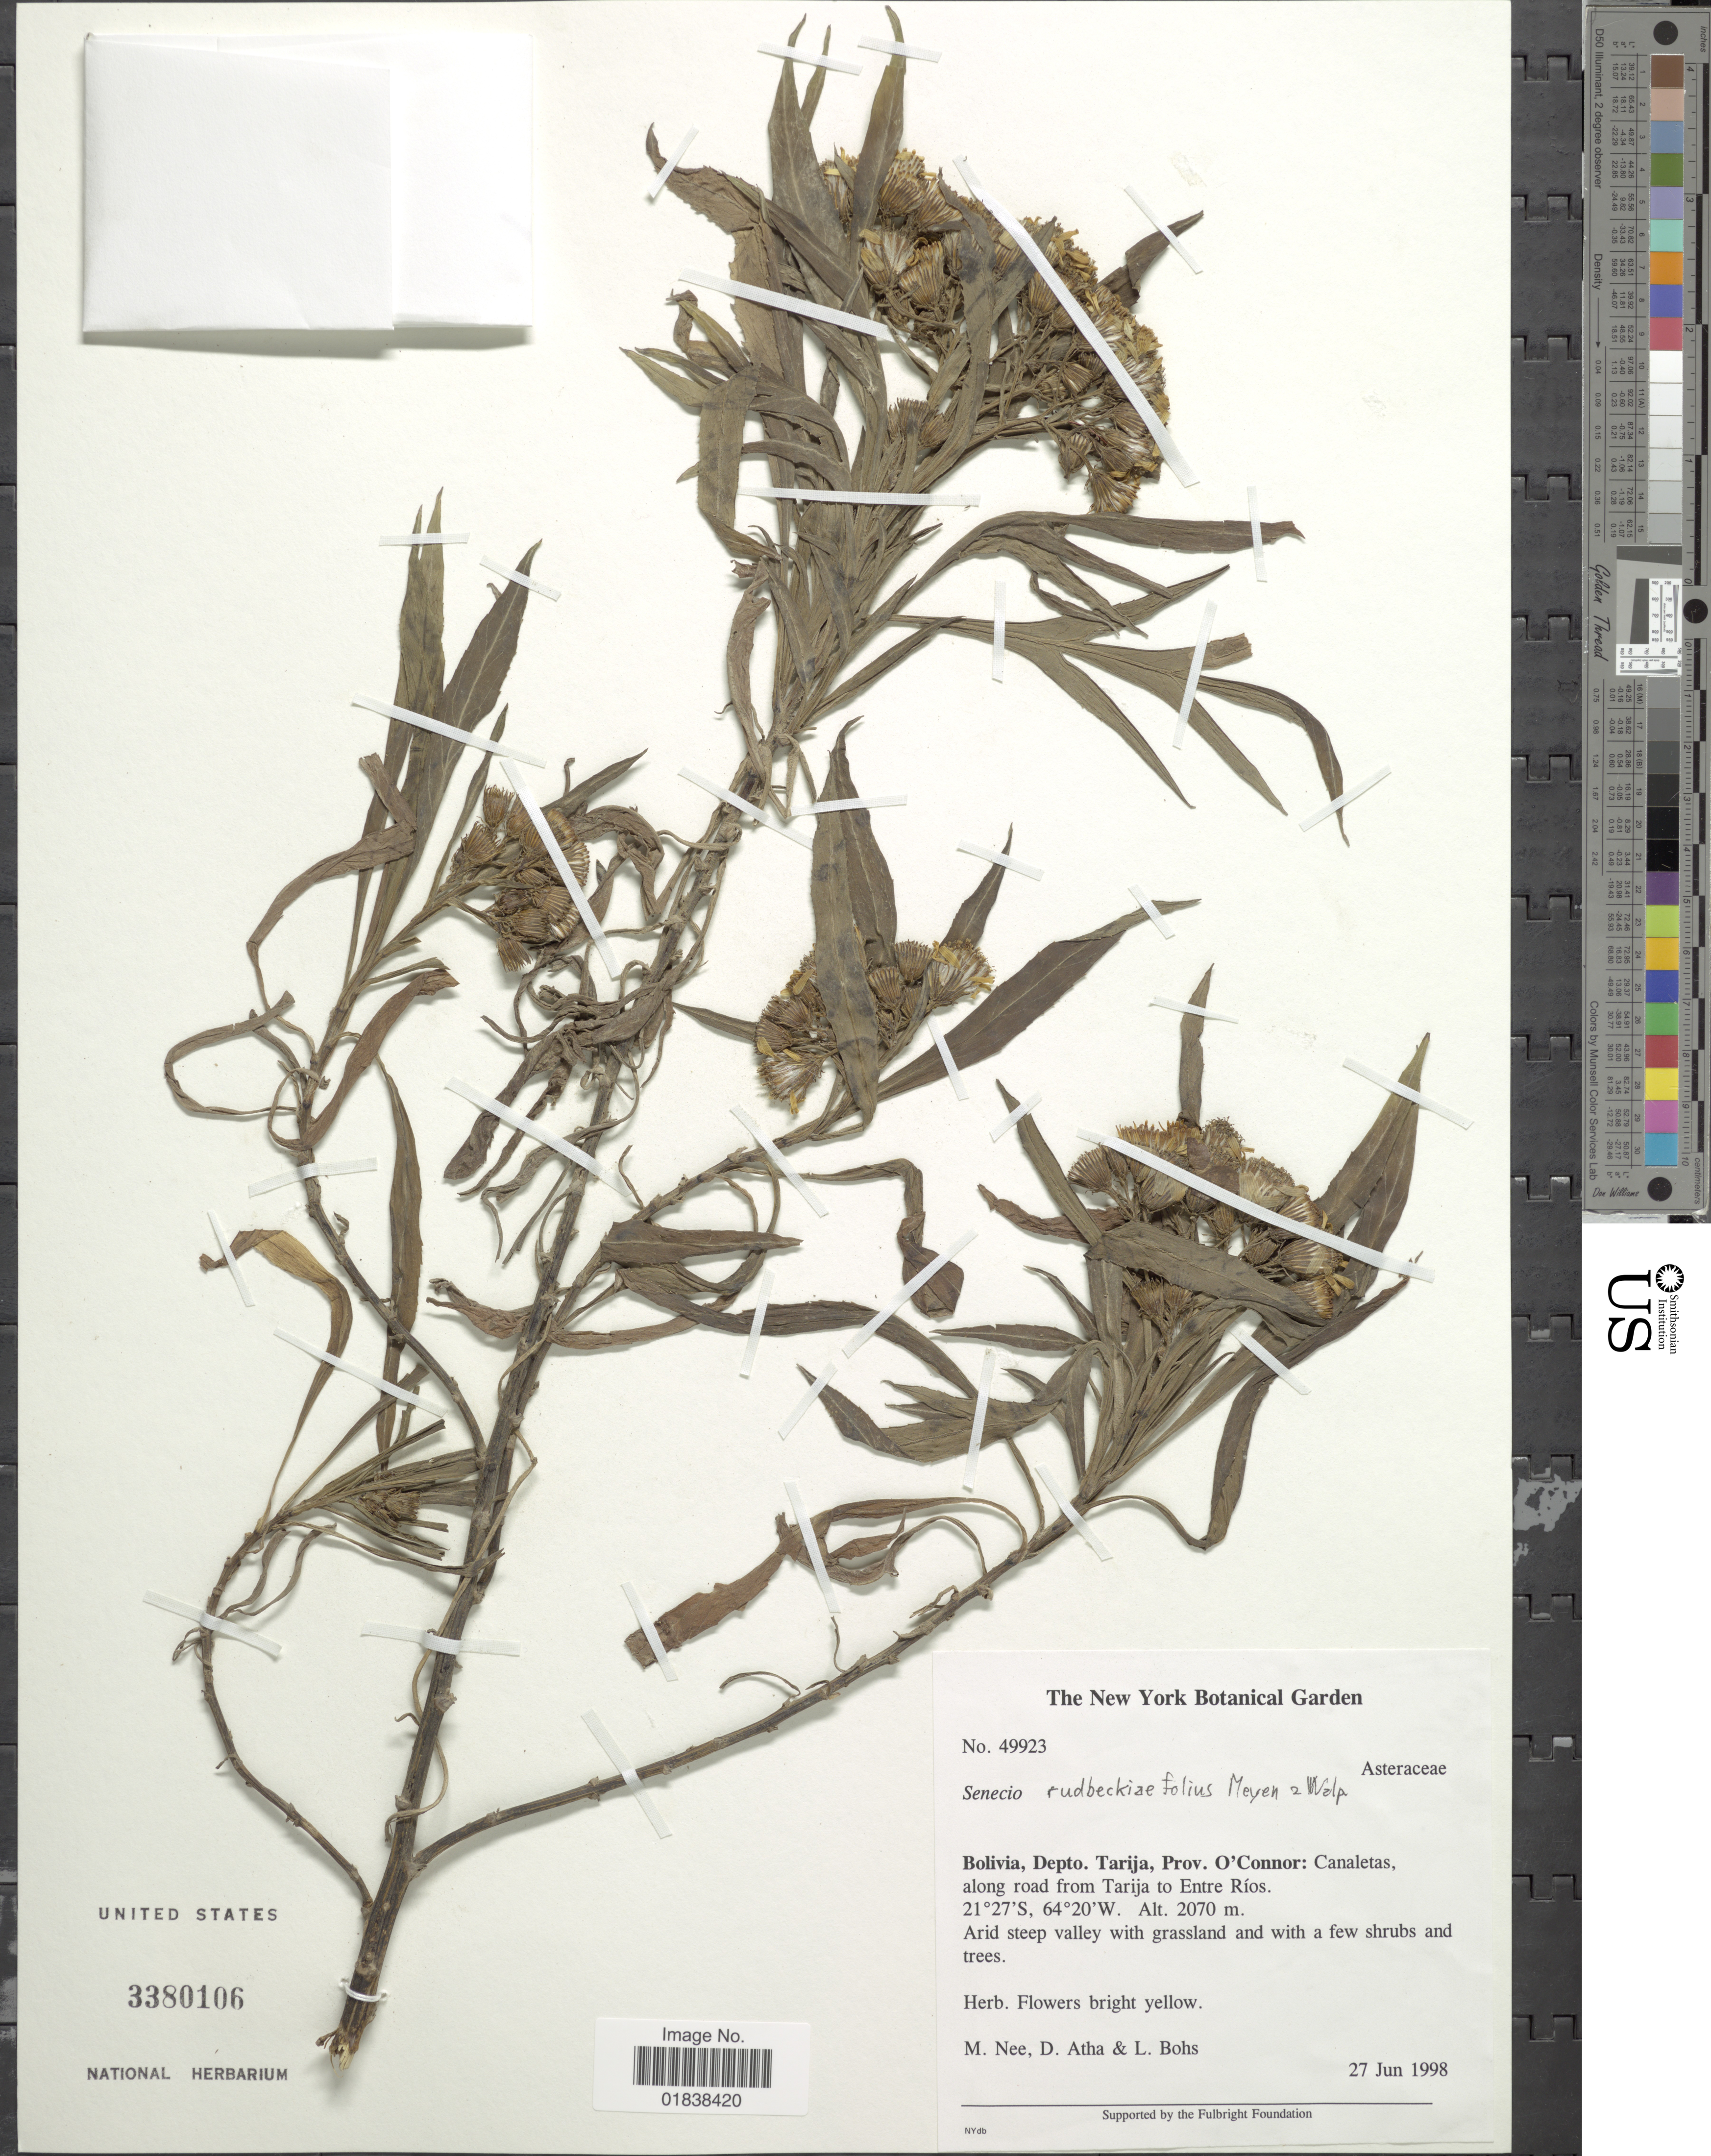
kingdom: Plantae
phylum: Tracheophyta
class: Magnoliopsida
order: Asterales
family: Asteraceae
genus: Senecio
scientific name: Senecio rudbeckiifolius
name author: Meyen & Walp.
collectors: M. Nee, D. Atha & L. A. Bohs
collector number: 49923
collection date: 1998-06-27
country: Bolivia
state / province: Tarija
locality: Prov. O'Connor, Canaletas along road from Tarija to Entre Rios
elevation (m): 2070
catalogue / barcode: US 3380106